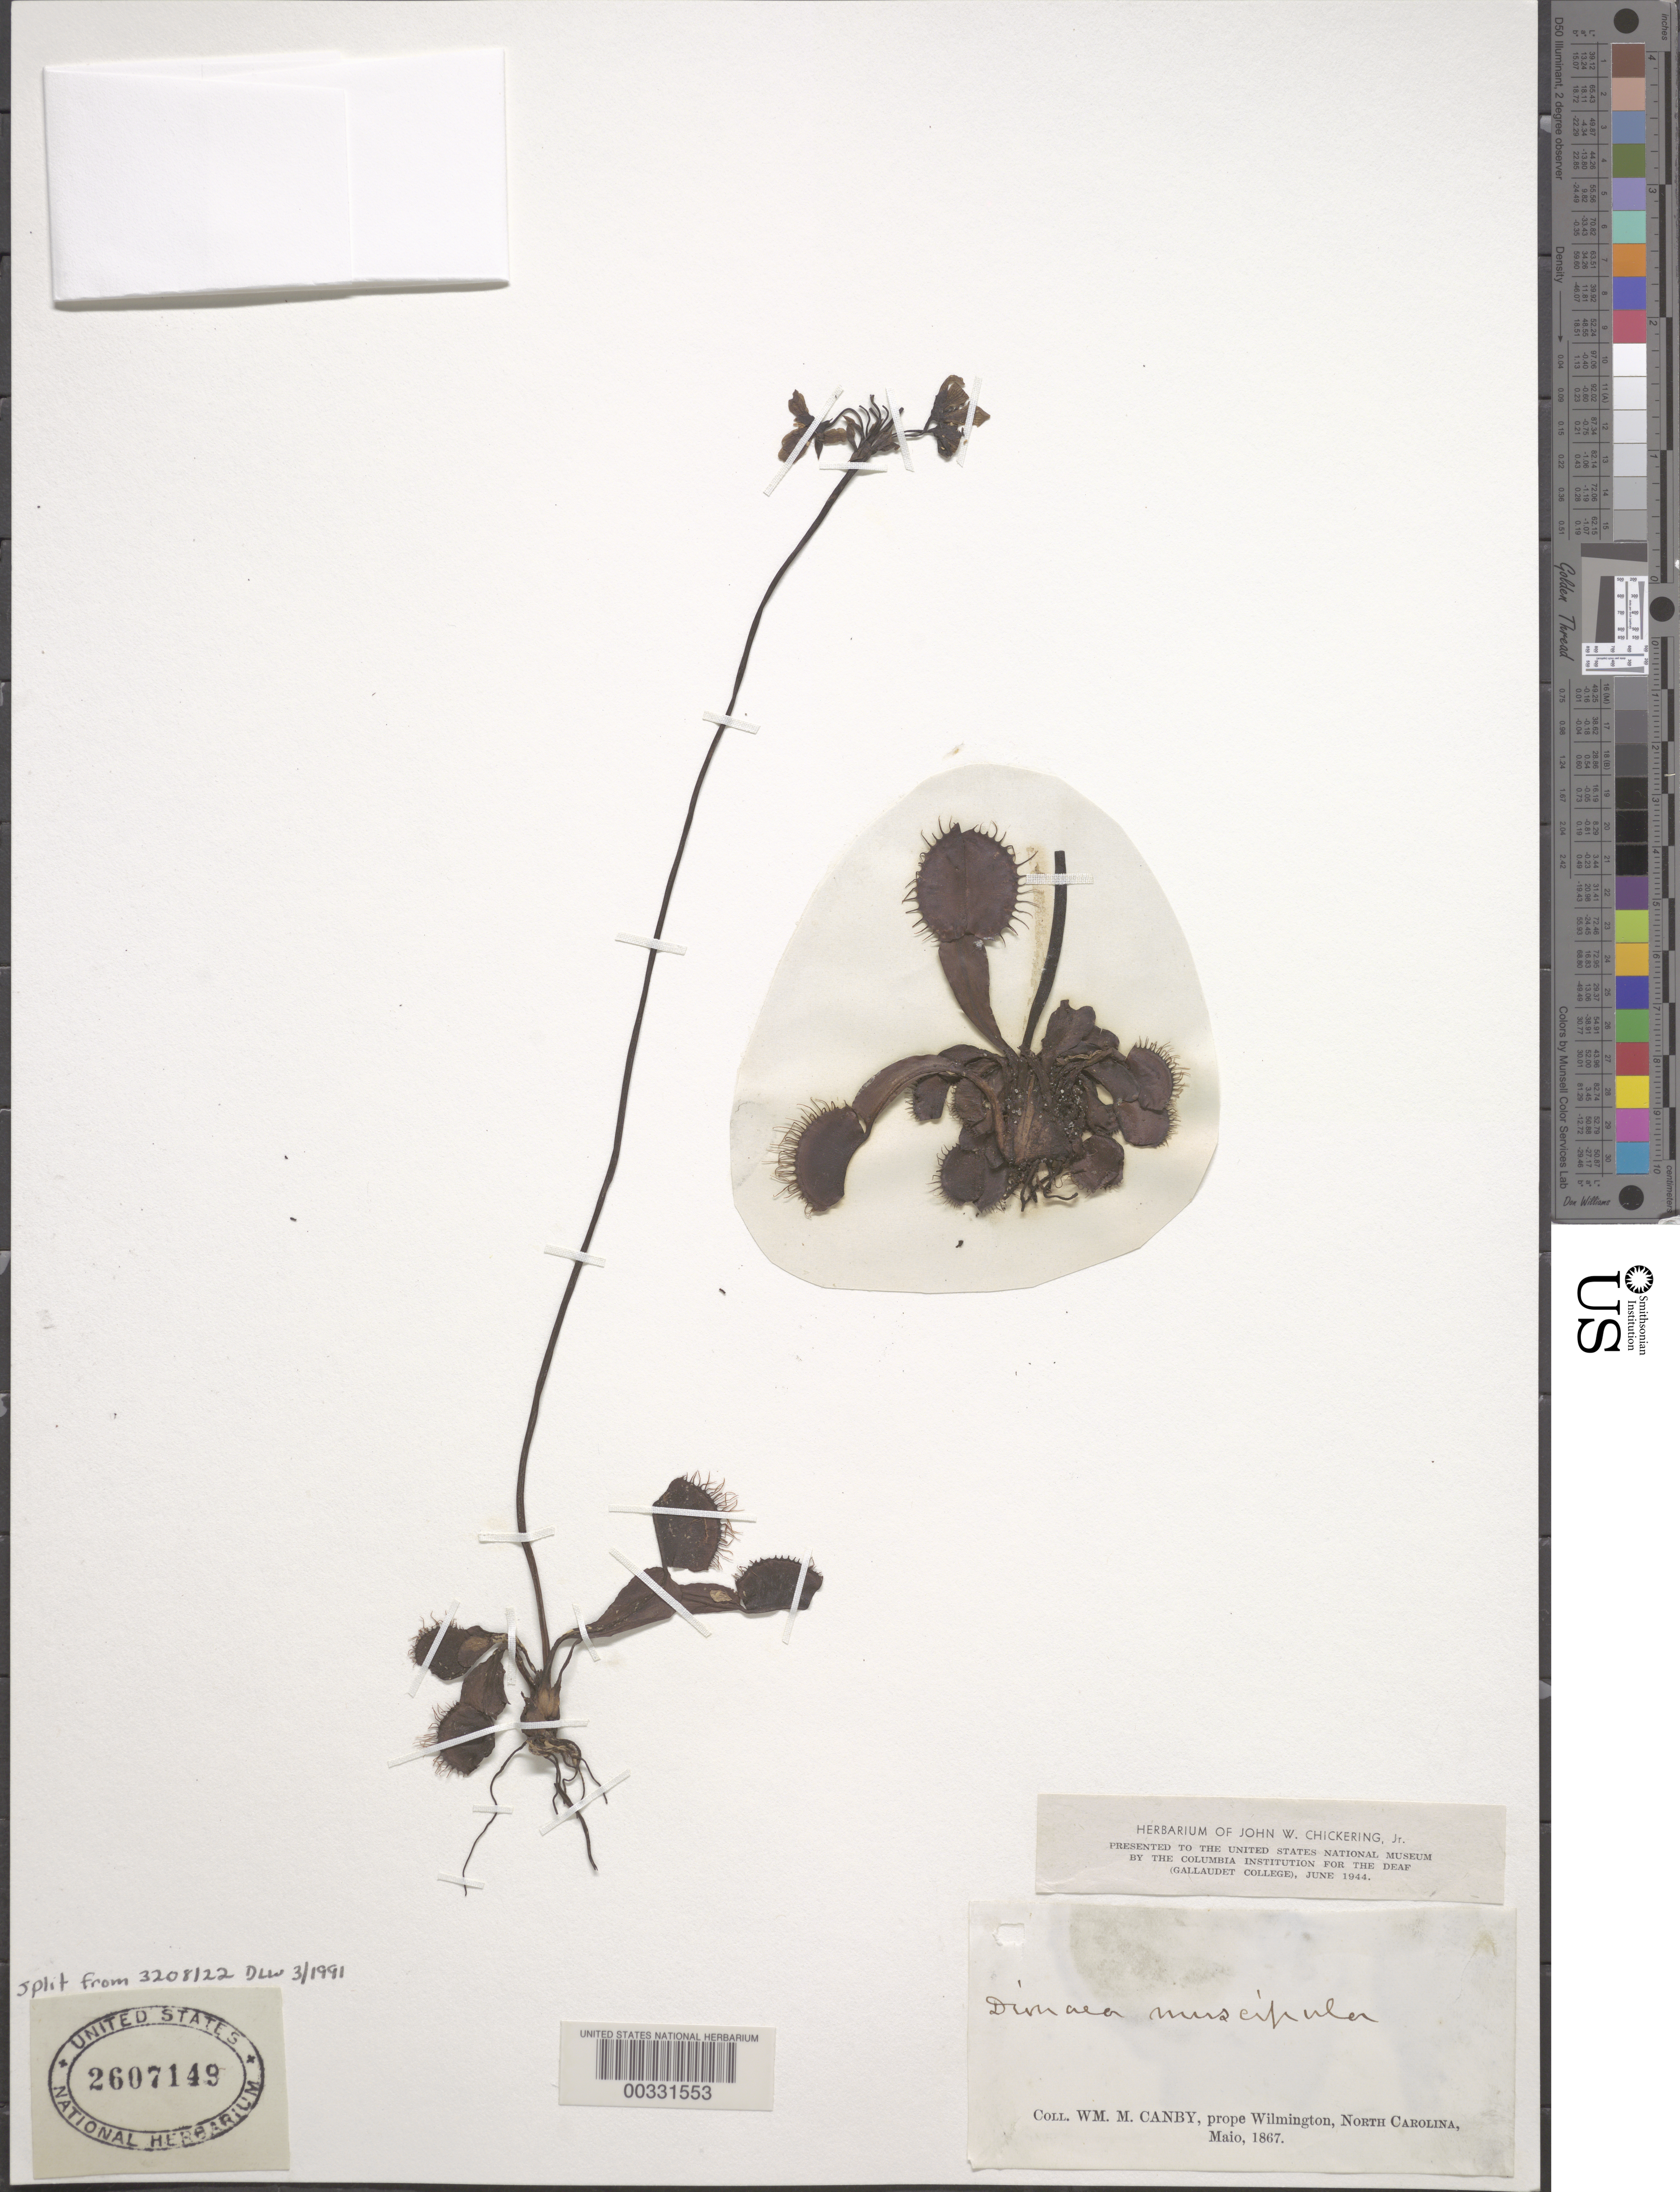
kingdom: Plantae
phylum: Tracheophyta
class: Magnoliopsida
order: Caryophyllales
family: Droseraceae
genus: Dionaea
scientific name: Dionaea muscipula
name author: J. Ellis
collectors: W. M. Canby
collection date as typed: May 1867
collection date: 1867-05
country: United States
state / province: North Carolina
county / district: New Hanover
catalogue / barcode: US 2607149